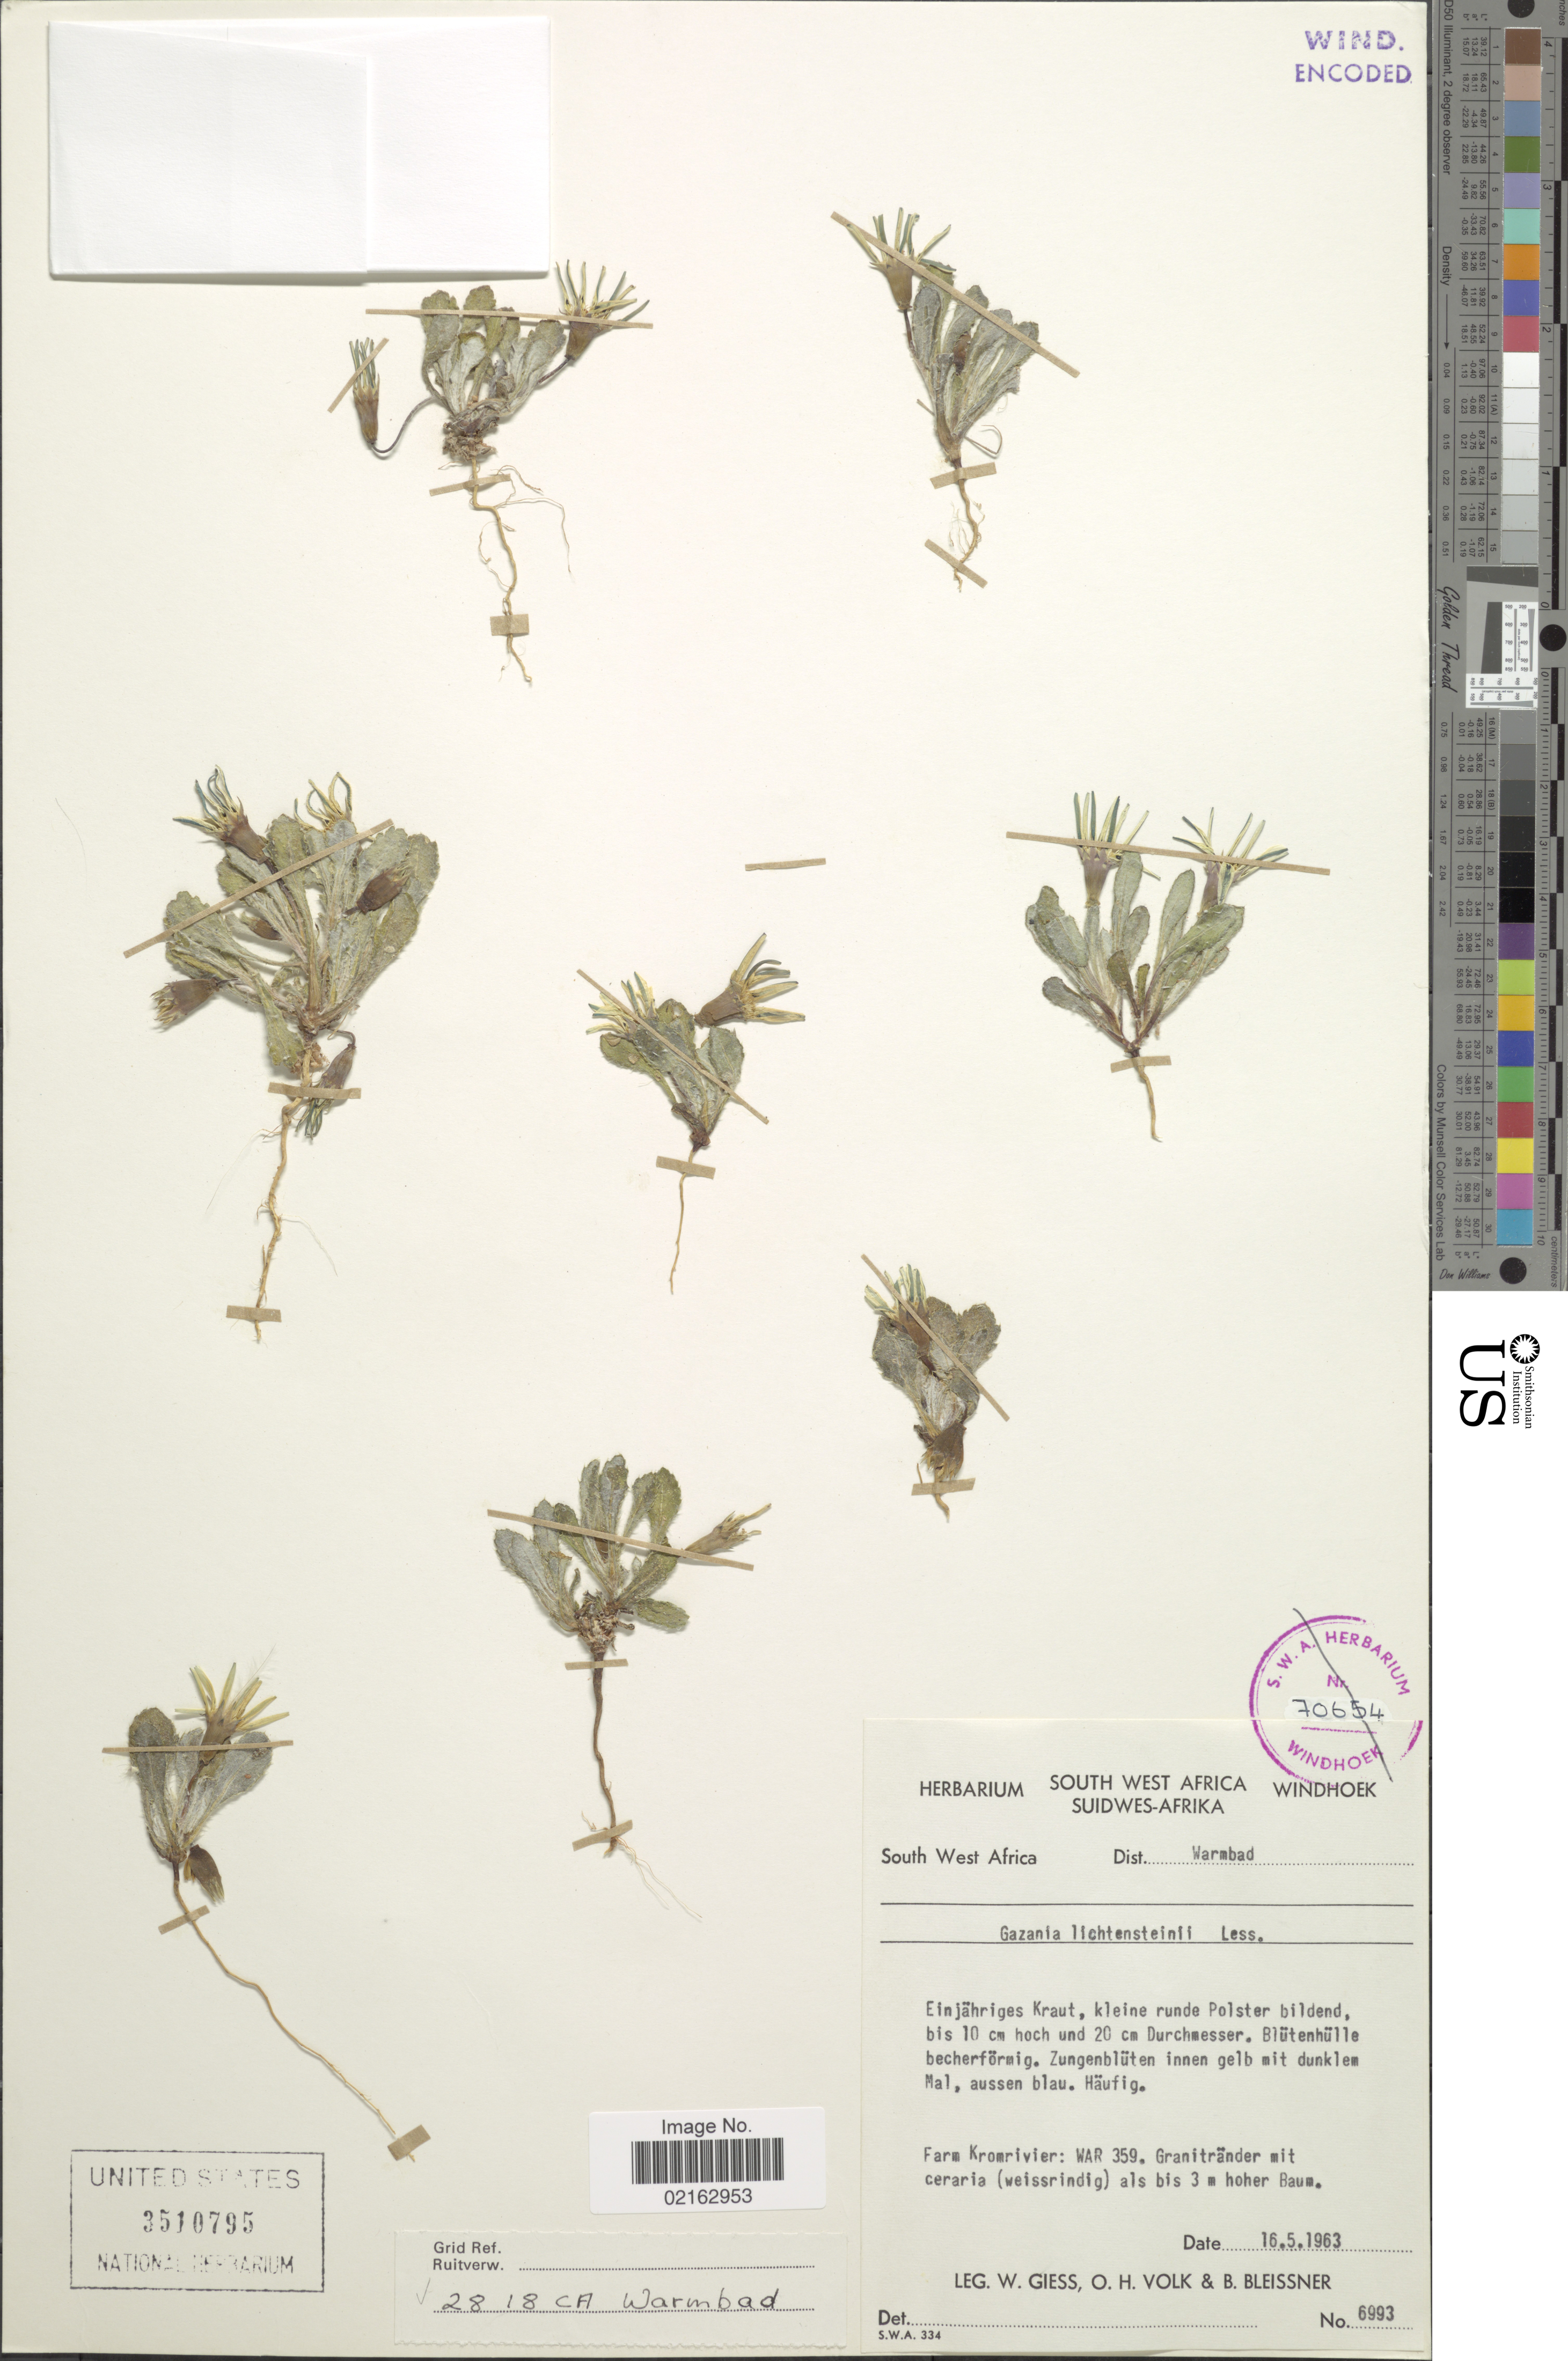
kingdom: Plantae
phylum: Tracheophyta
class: Magnoliopsida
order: Asterales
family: Asteraceae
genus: Gazania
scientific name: Gazania lichtensteinii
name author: Less.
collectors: W. Giess, O. Volk & B. Bleissner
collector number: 6993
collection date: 1963-05-16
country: South Africa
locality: South West Africa. Dist. Warmbad. Farm Kromrivier: WAR 359. Granitränder mit ceraria (weissrindig) als bis 3 m hoher Baum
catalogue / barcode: US 3510795